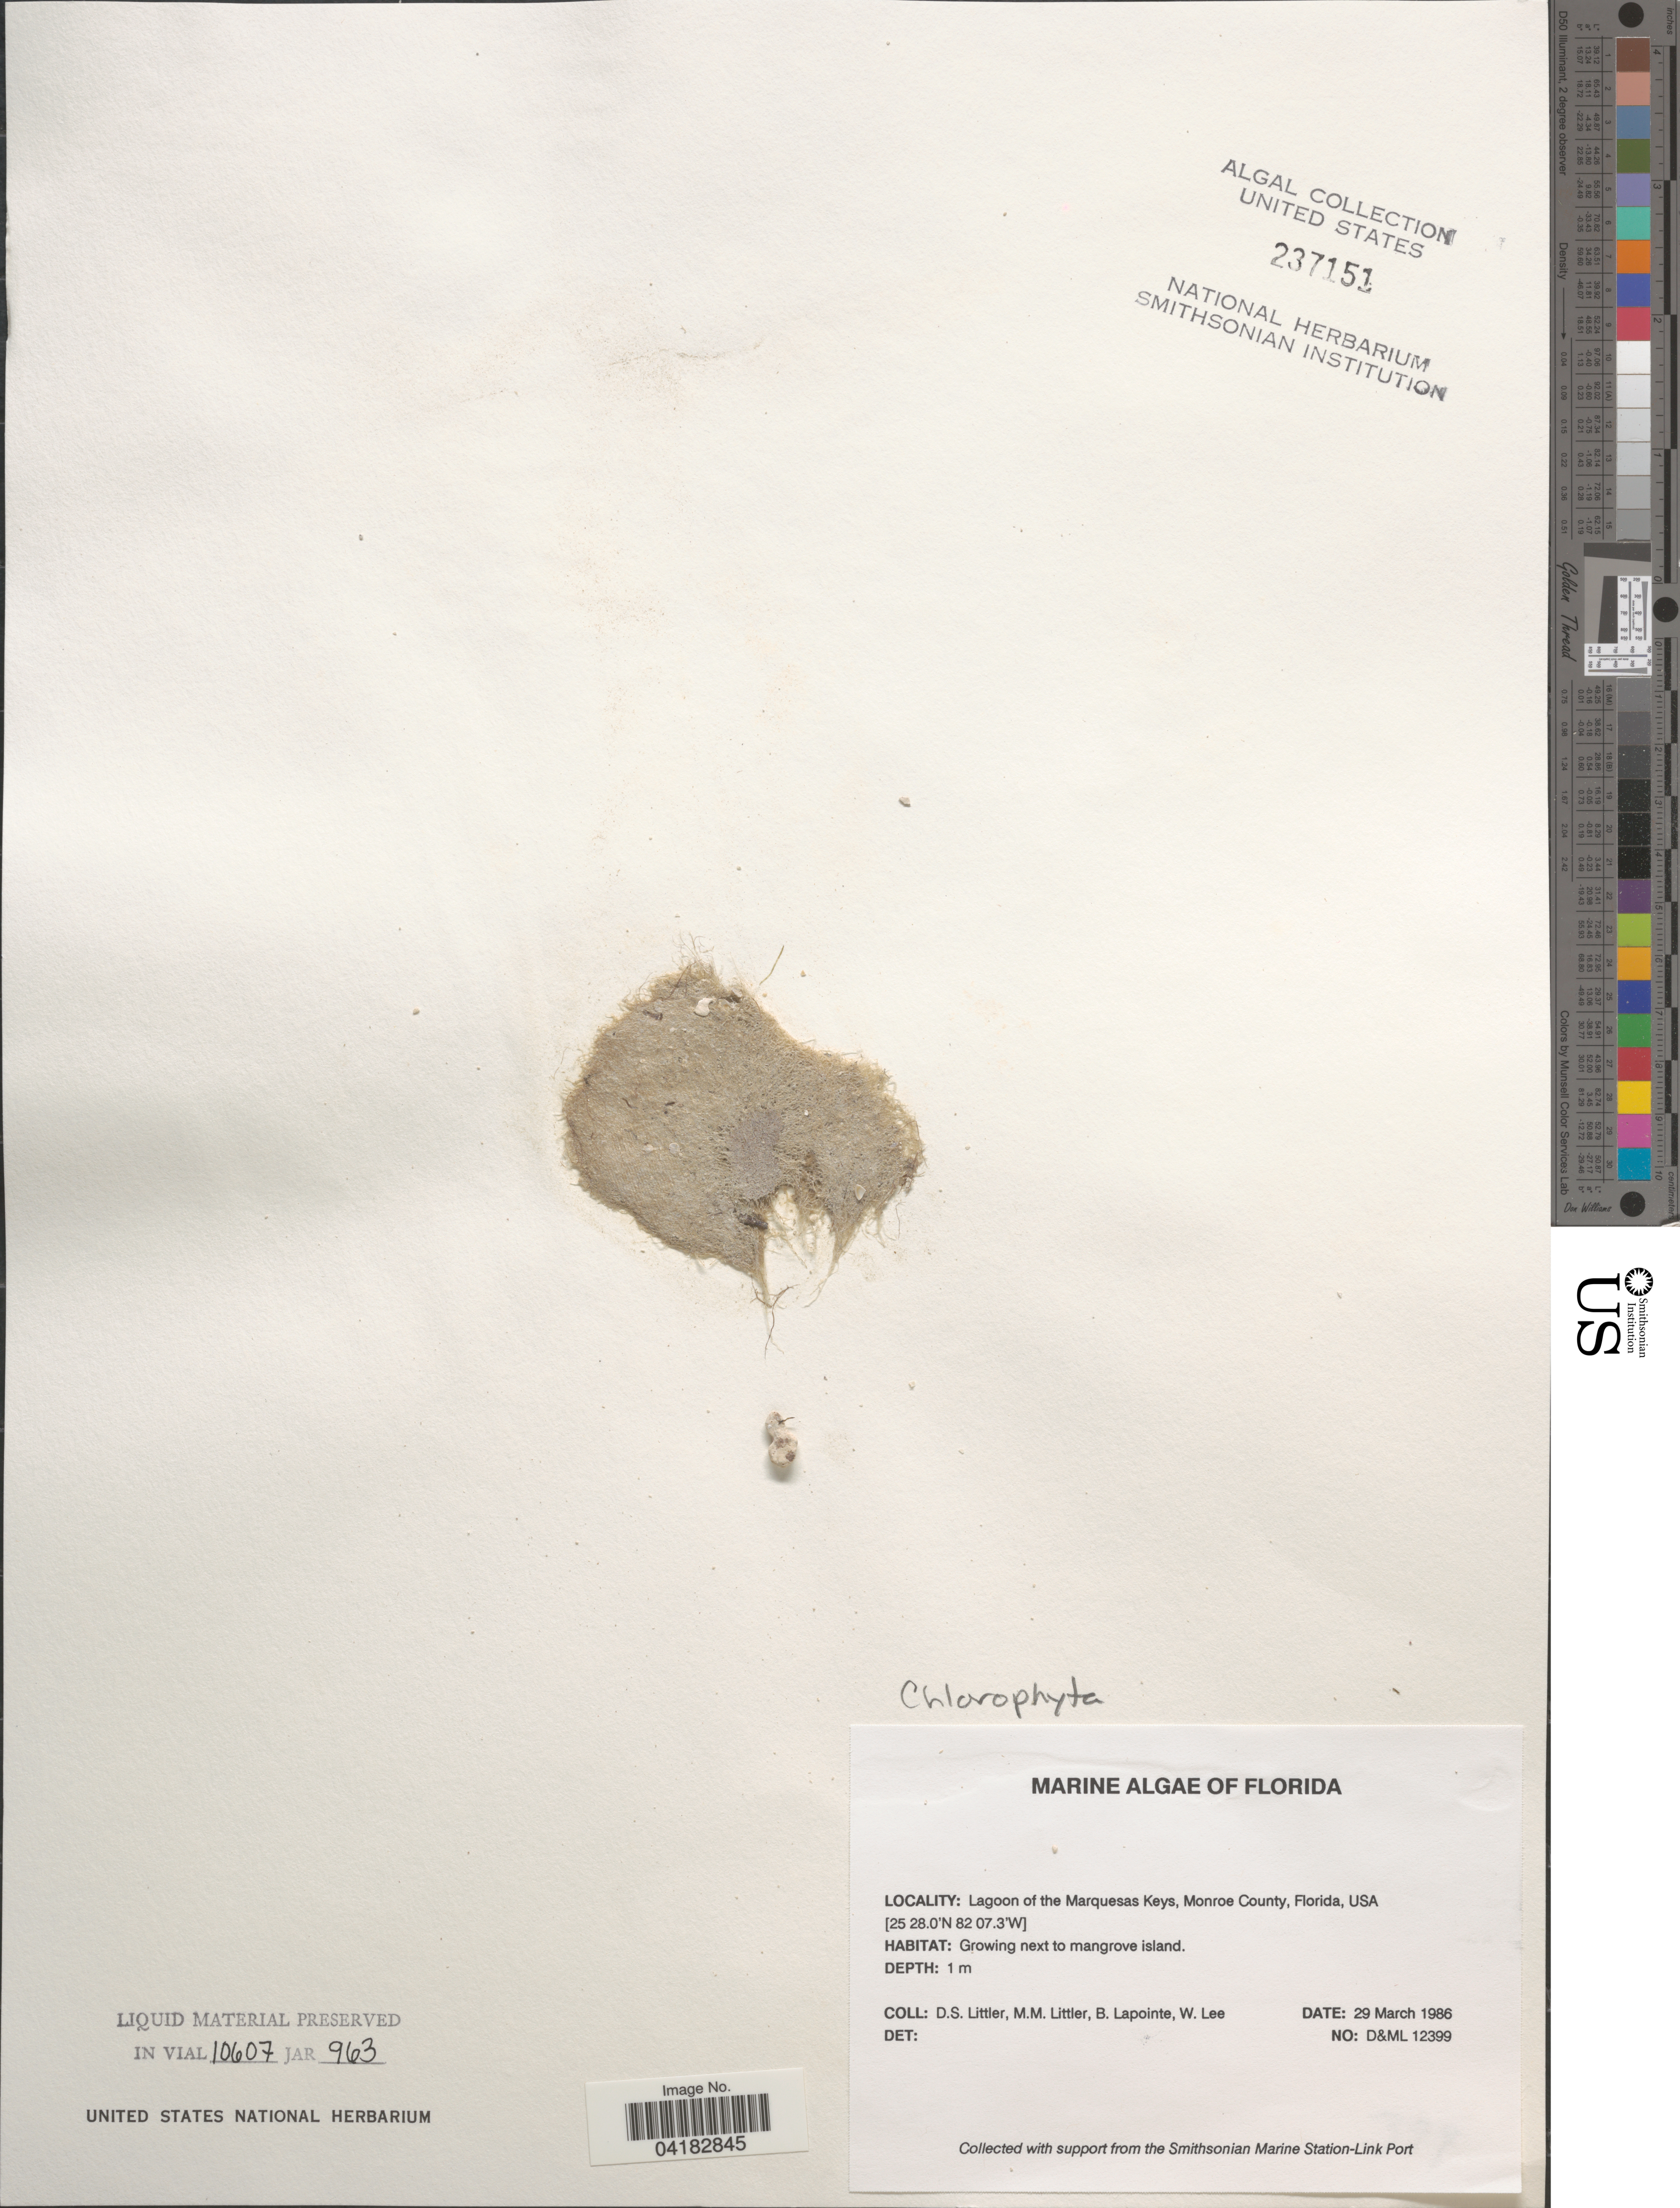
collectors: D. S. Littler, B. Lapointe & W. Lee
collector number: D&ML12399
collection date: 1986-03-29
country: United States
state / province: Florida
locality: Lagoon of the Marquesas Keys, Monroe County.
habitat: Growing next to mangrove island.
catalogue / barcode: US 237151